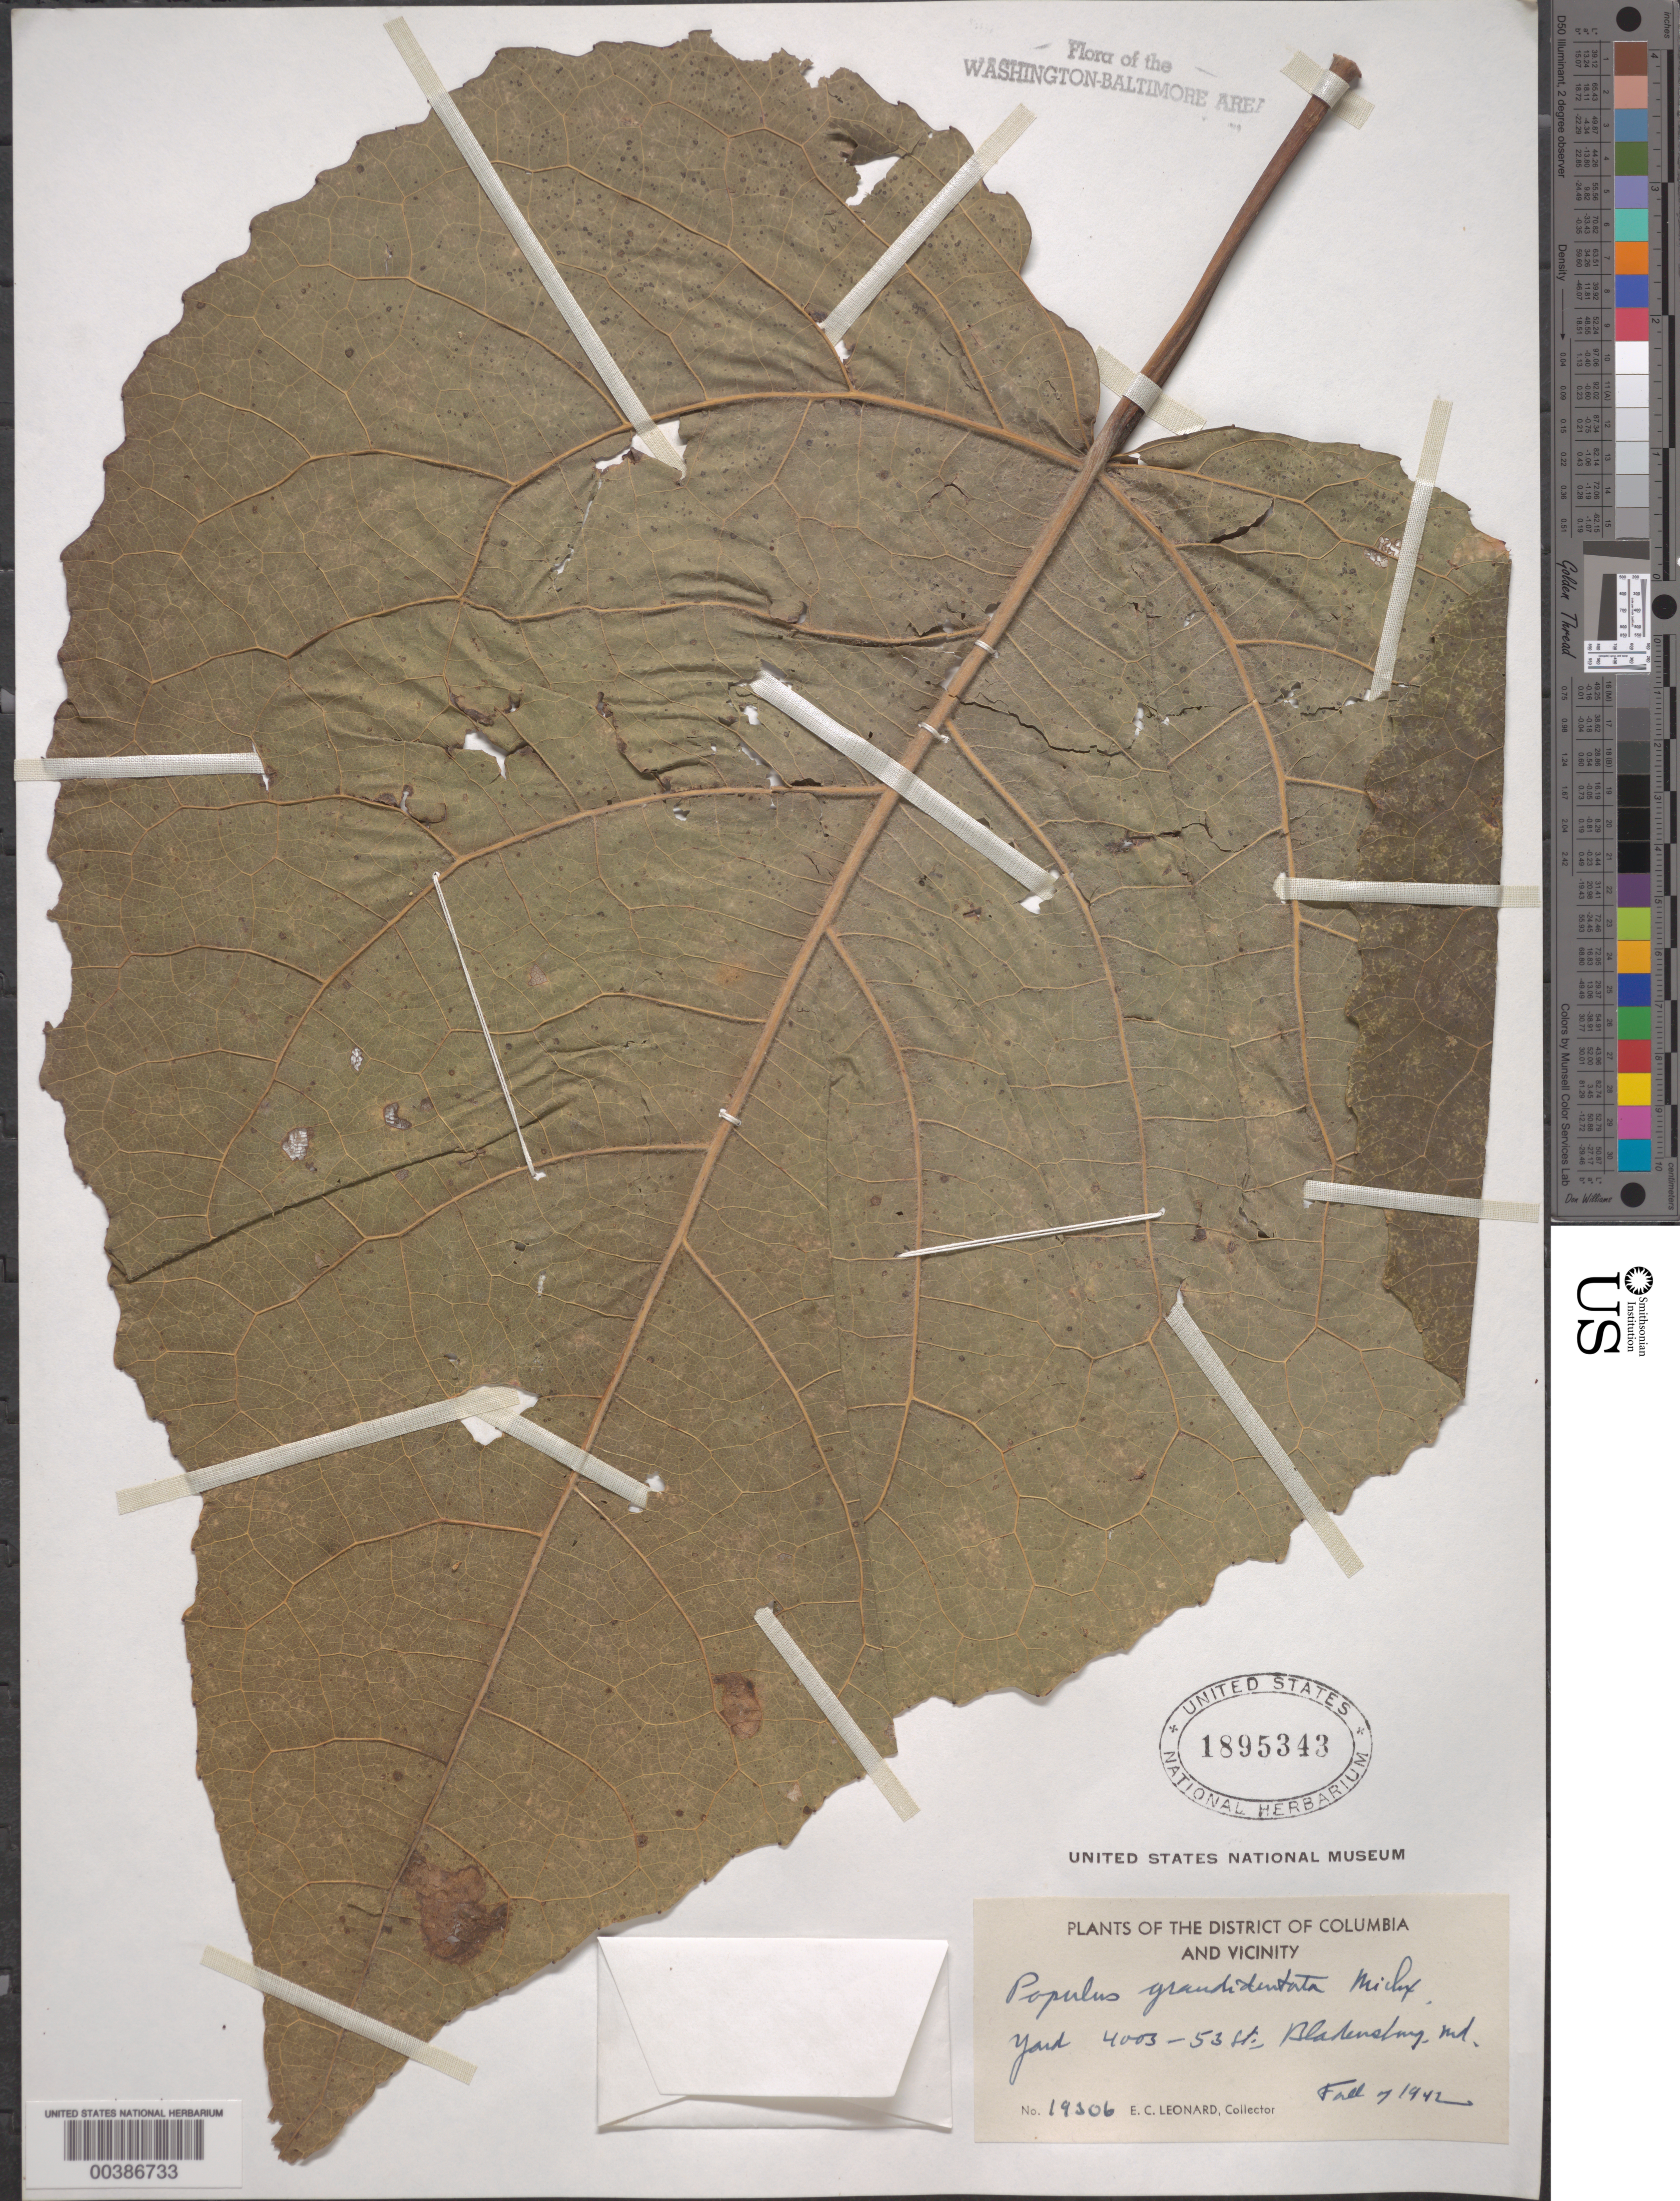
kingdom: Plantae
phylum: Tracheophyta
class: Magnoliopsida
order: Malpighiales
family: Salicaceae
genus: Populus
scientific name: Populus grandidentata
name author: Michx.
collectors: E. C. Leonard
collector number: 19306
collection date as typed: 1942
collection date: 1942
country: United States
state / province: Maryland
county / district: Prince George's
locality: Bladensburg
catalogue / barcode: US 1895343